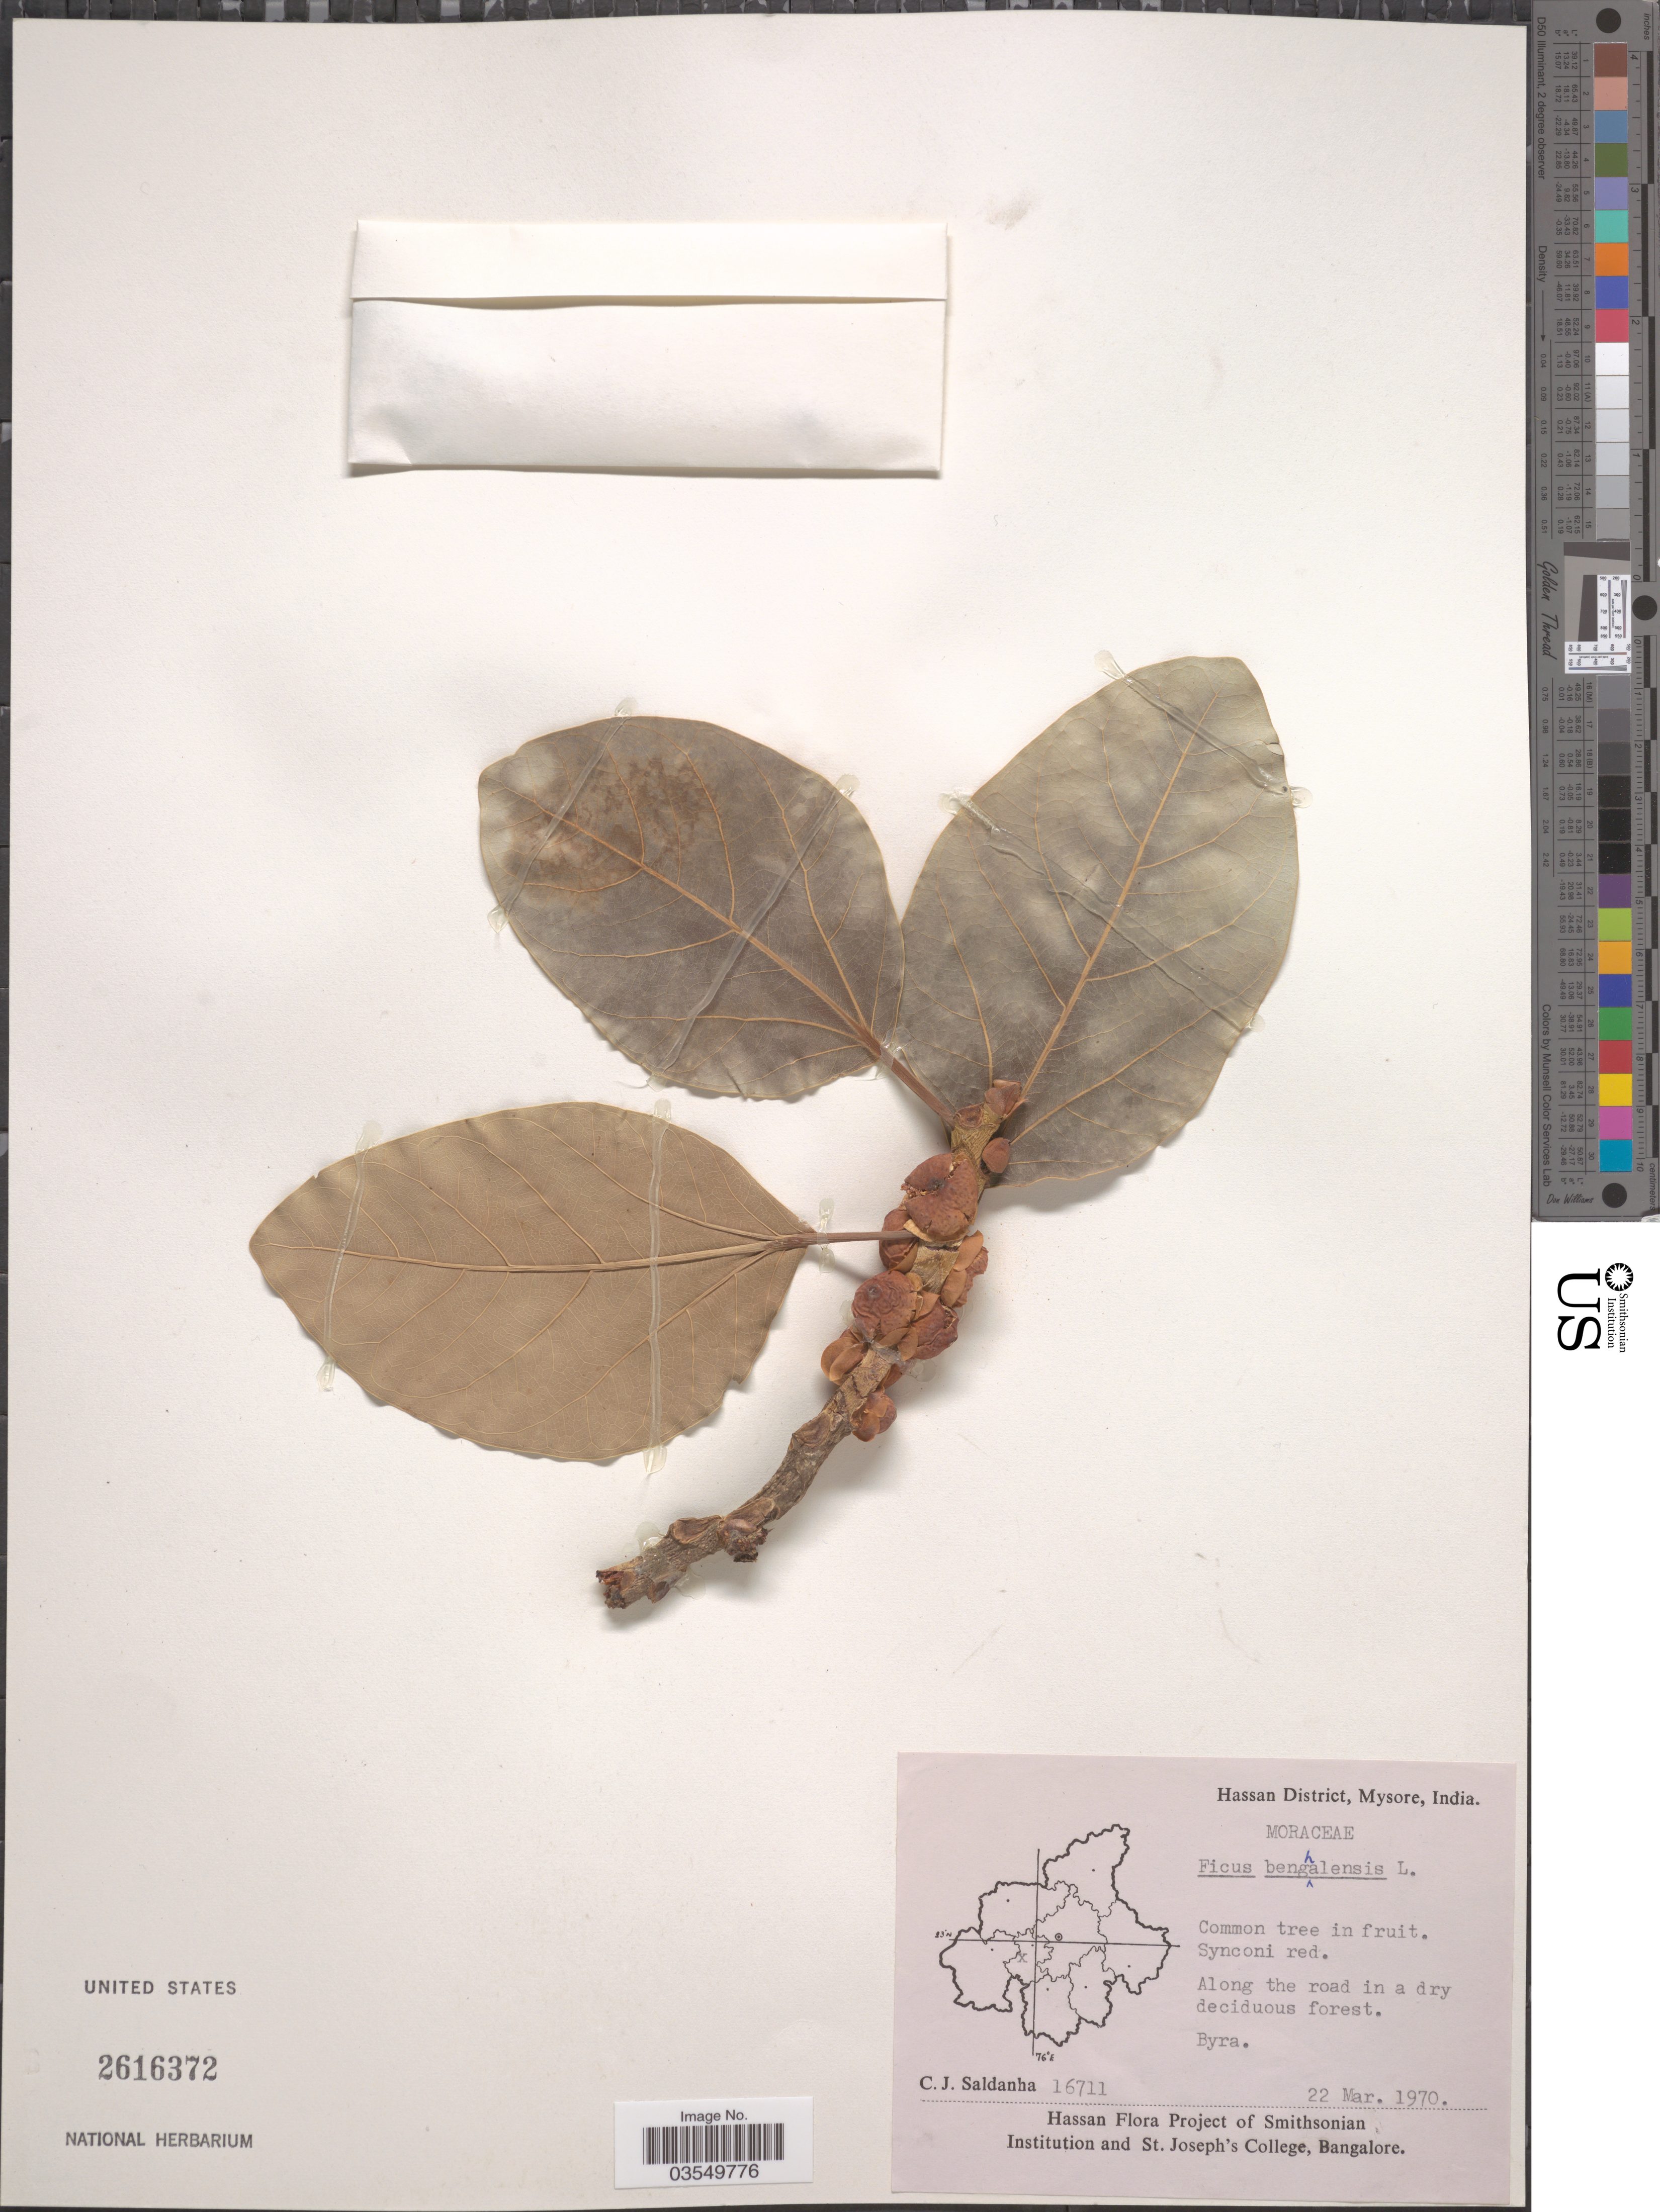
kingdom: Plantae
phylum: Tracheophyta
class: Magnoliopsida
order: Rosales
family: Moraceae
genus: Ficus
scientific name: Ficus benghalensis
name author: L.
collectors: C. J. Saldanha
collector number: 16711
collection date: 1970-03-22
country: India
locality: Hassan District, Mysore. Byra.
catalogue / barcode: US 2616372